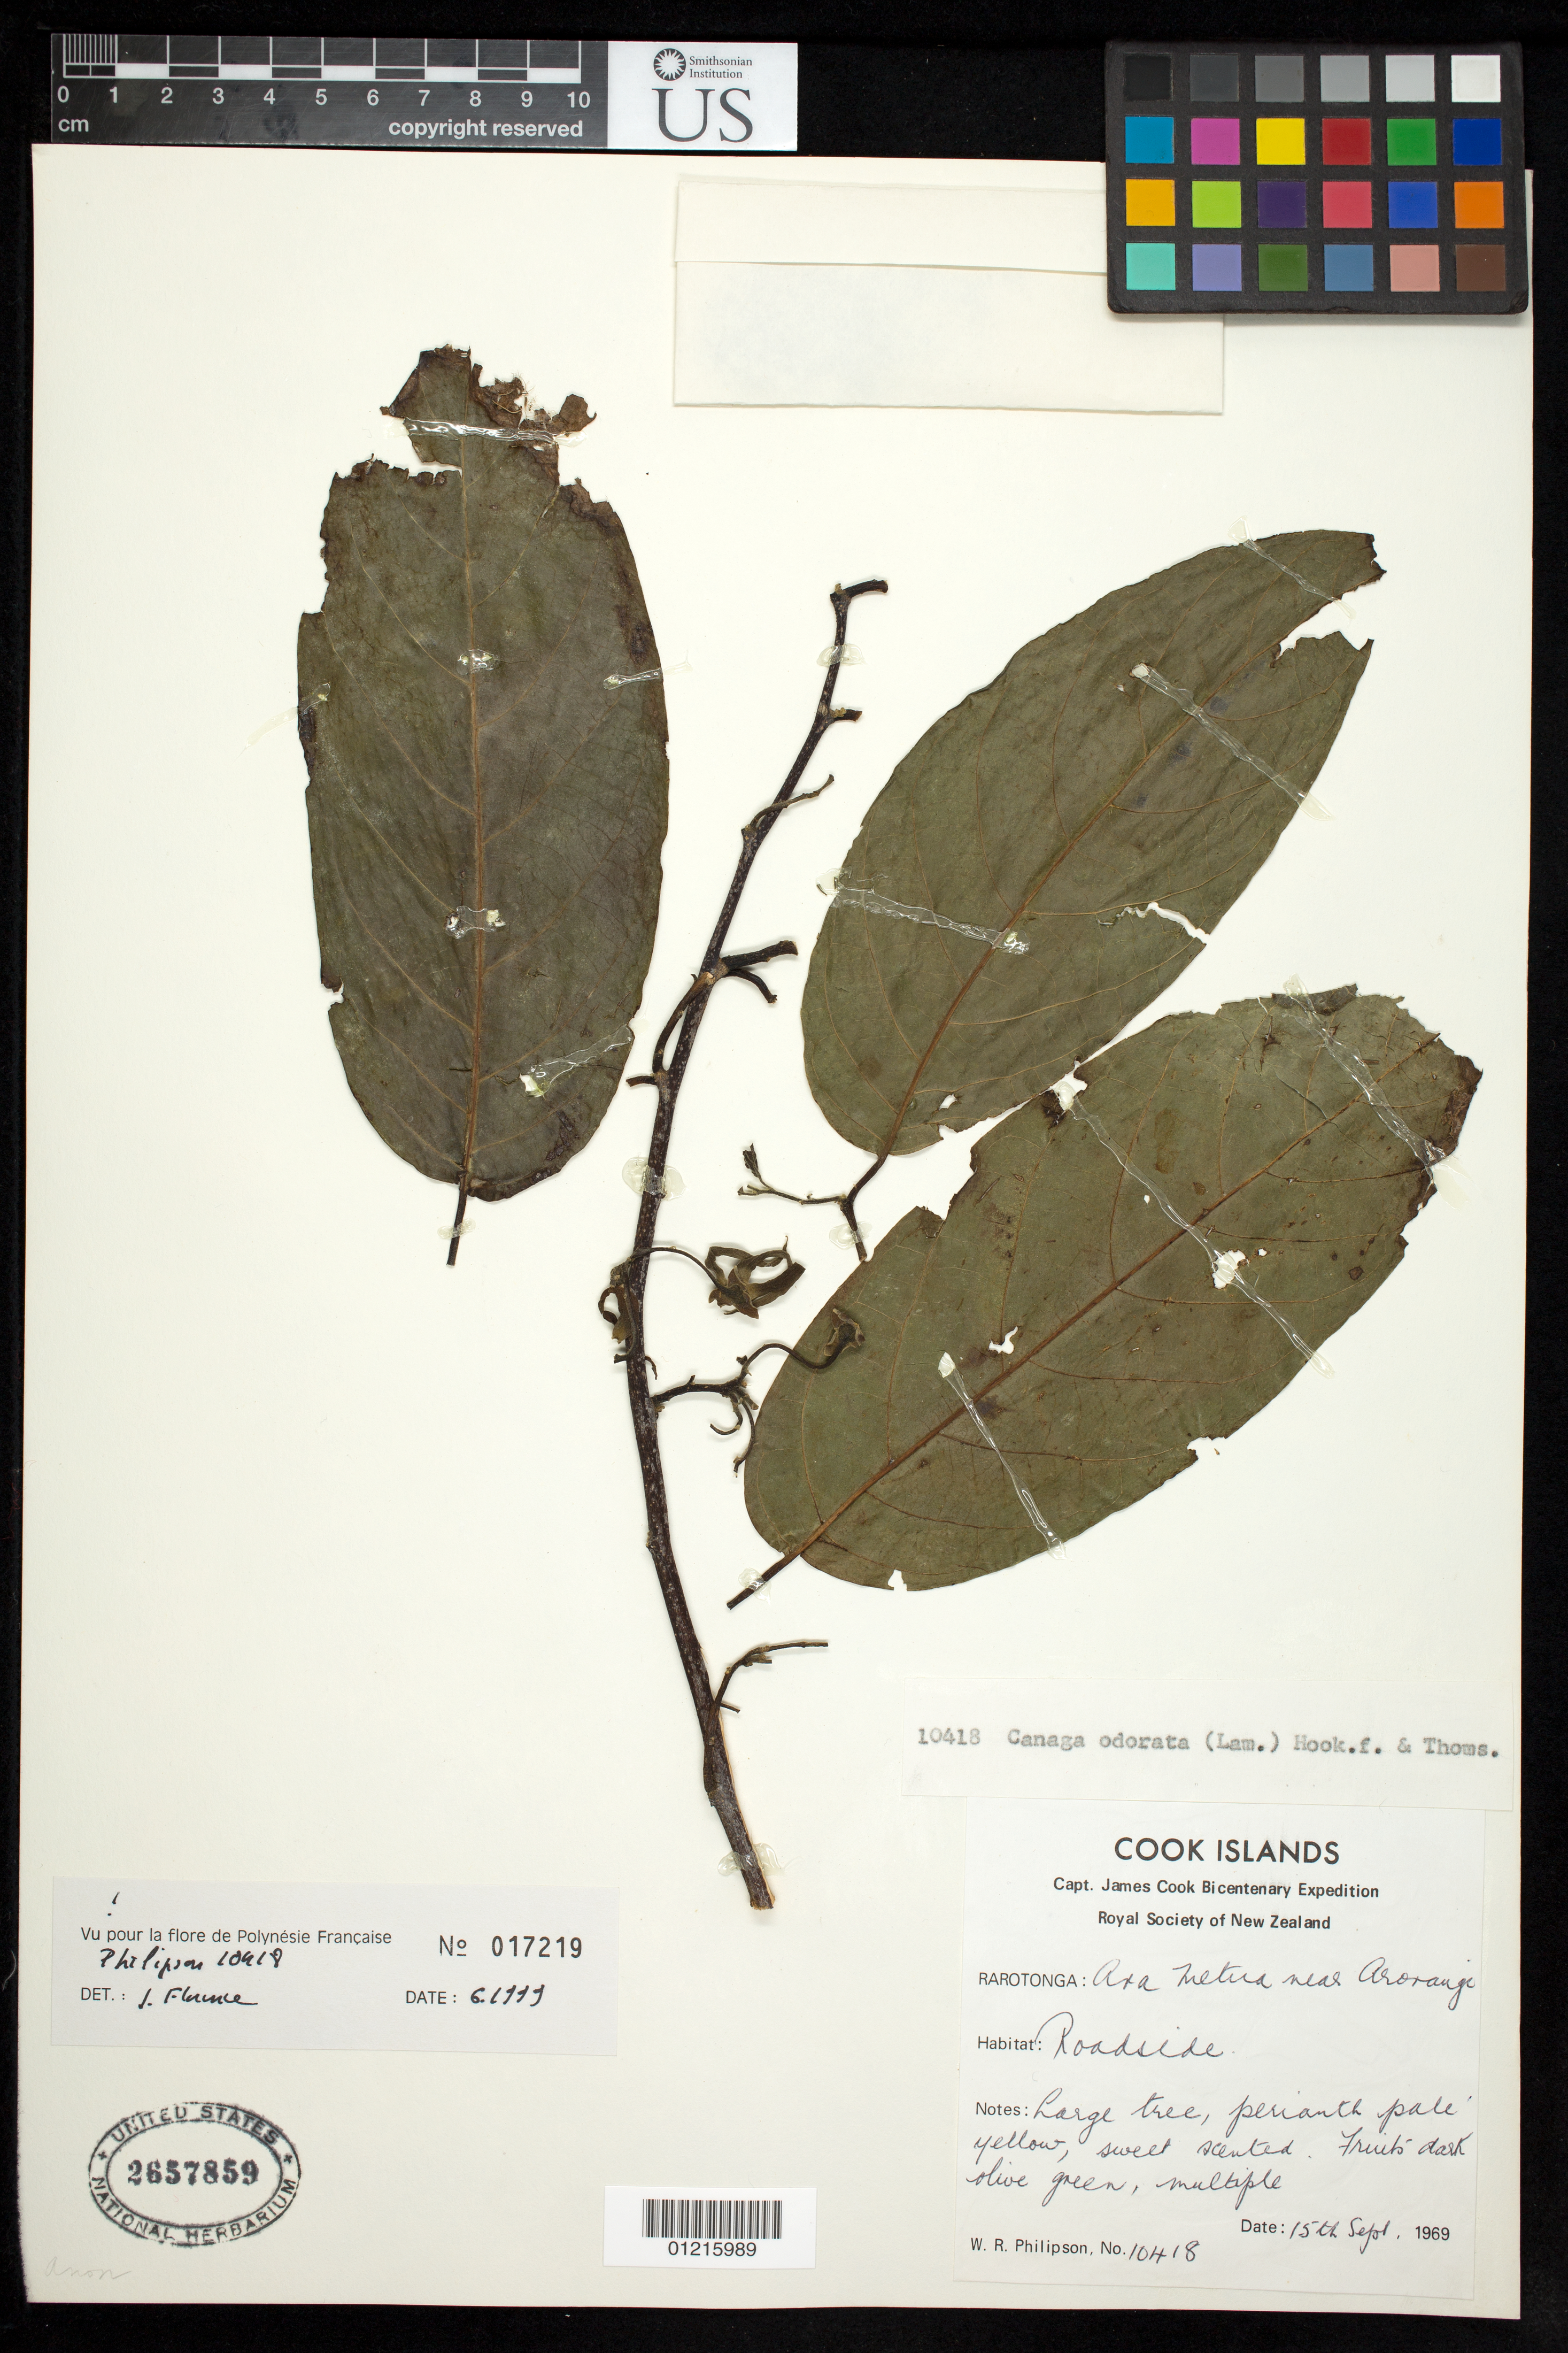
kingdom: Plantae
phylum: Tracheophyta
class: Magnoliopsida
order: Magnoliales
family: Annonaceae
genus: Cananga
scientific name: Cananga odorata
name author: (Lam.) Hook. f. & Thomson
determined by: Florence, J.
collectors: W. R. Philipson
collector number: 10418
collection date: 1969-09-15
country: Cook Islands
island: Rarotonga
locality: Ava Metua near Arorangi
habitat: Roadside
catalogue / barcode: US 2657859